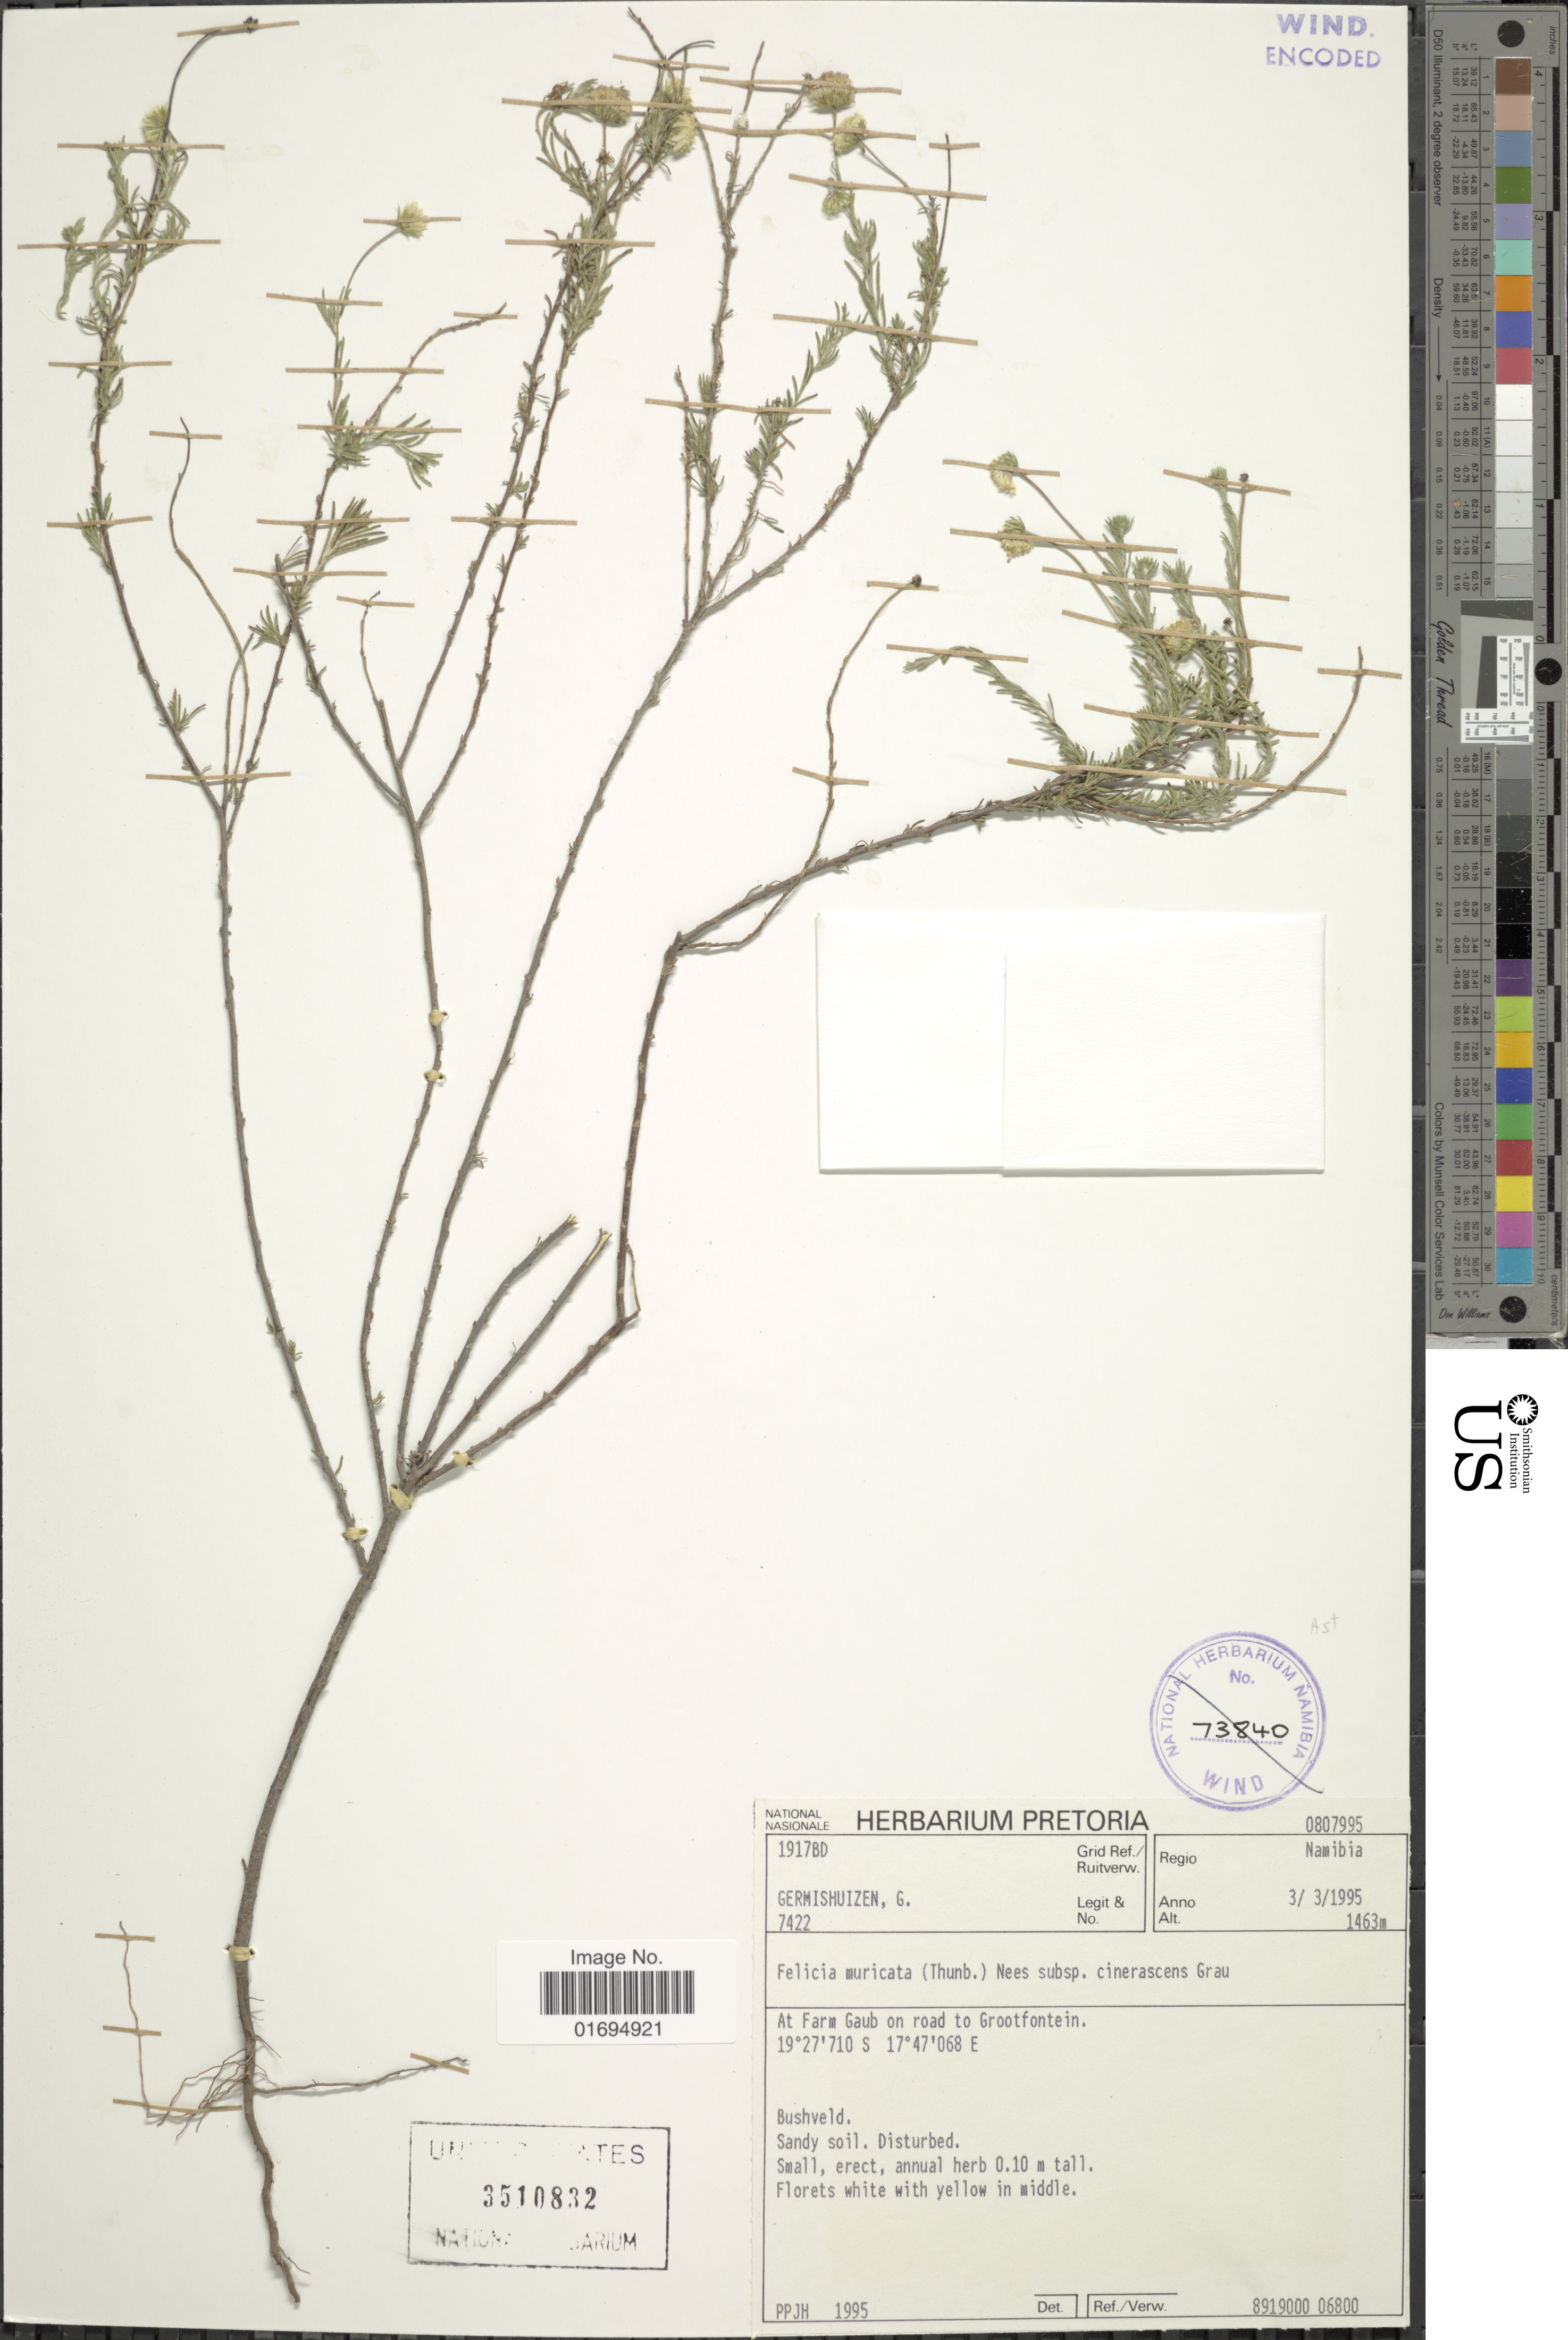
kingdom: Plantae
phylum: Tracheophyta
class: Magnoliopsida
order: Asterales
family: Asteraceae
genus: Felicia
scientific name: Felicia muricata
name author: (Thunb.) Nees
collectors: G. Germishuizen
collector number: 7422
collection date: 1995-03-03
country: Namibia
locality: At Farm Gaub on road to Grootfontein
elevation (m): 1463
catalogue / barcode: US 3510832